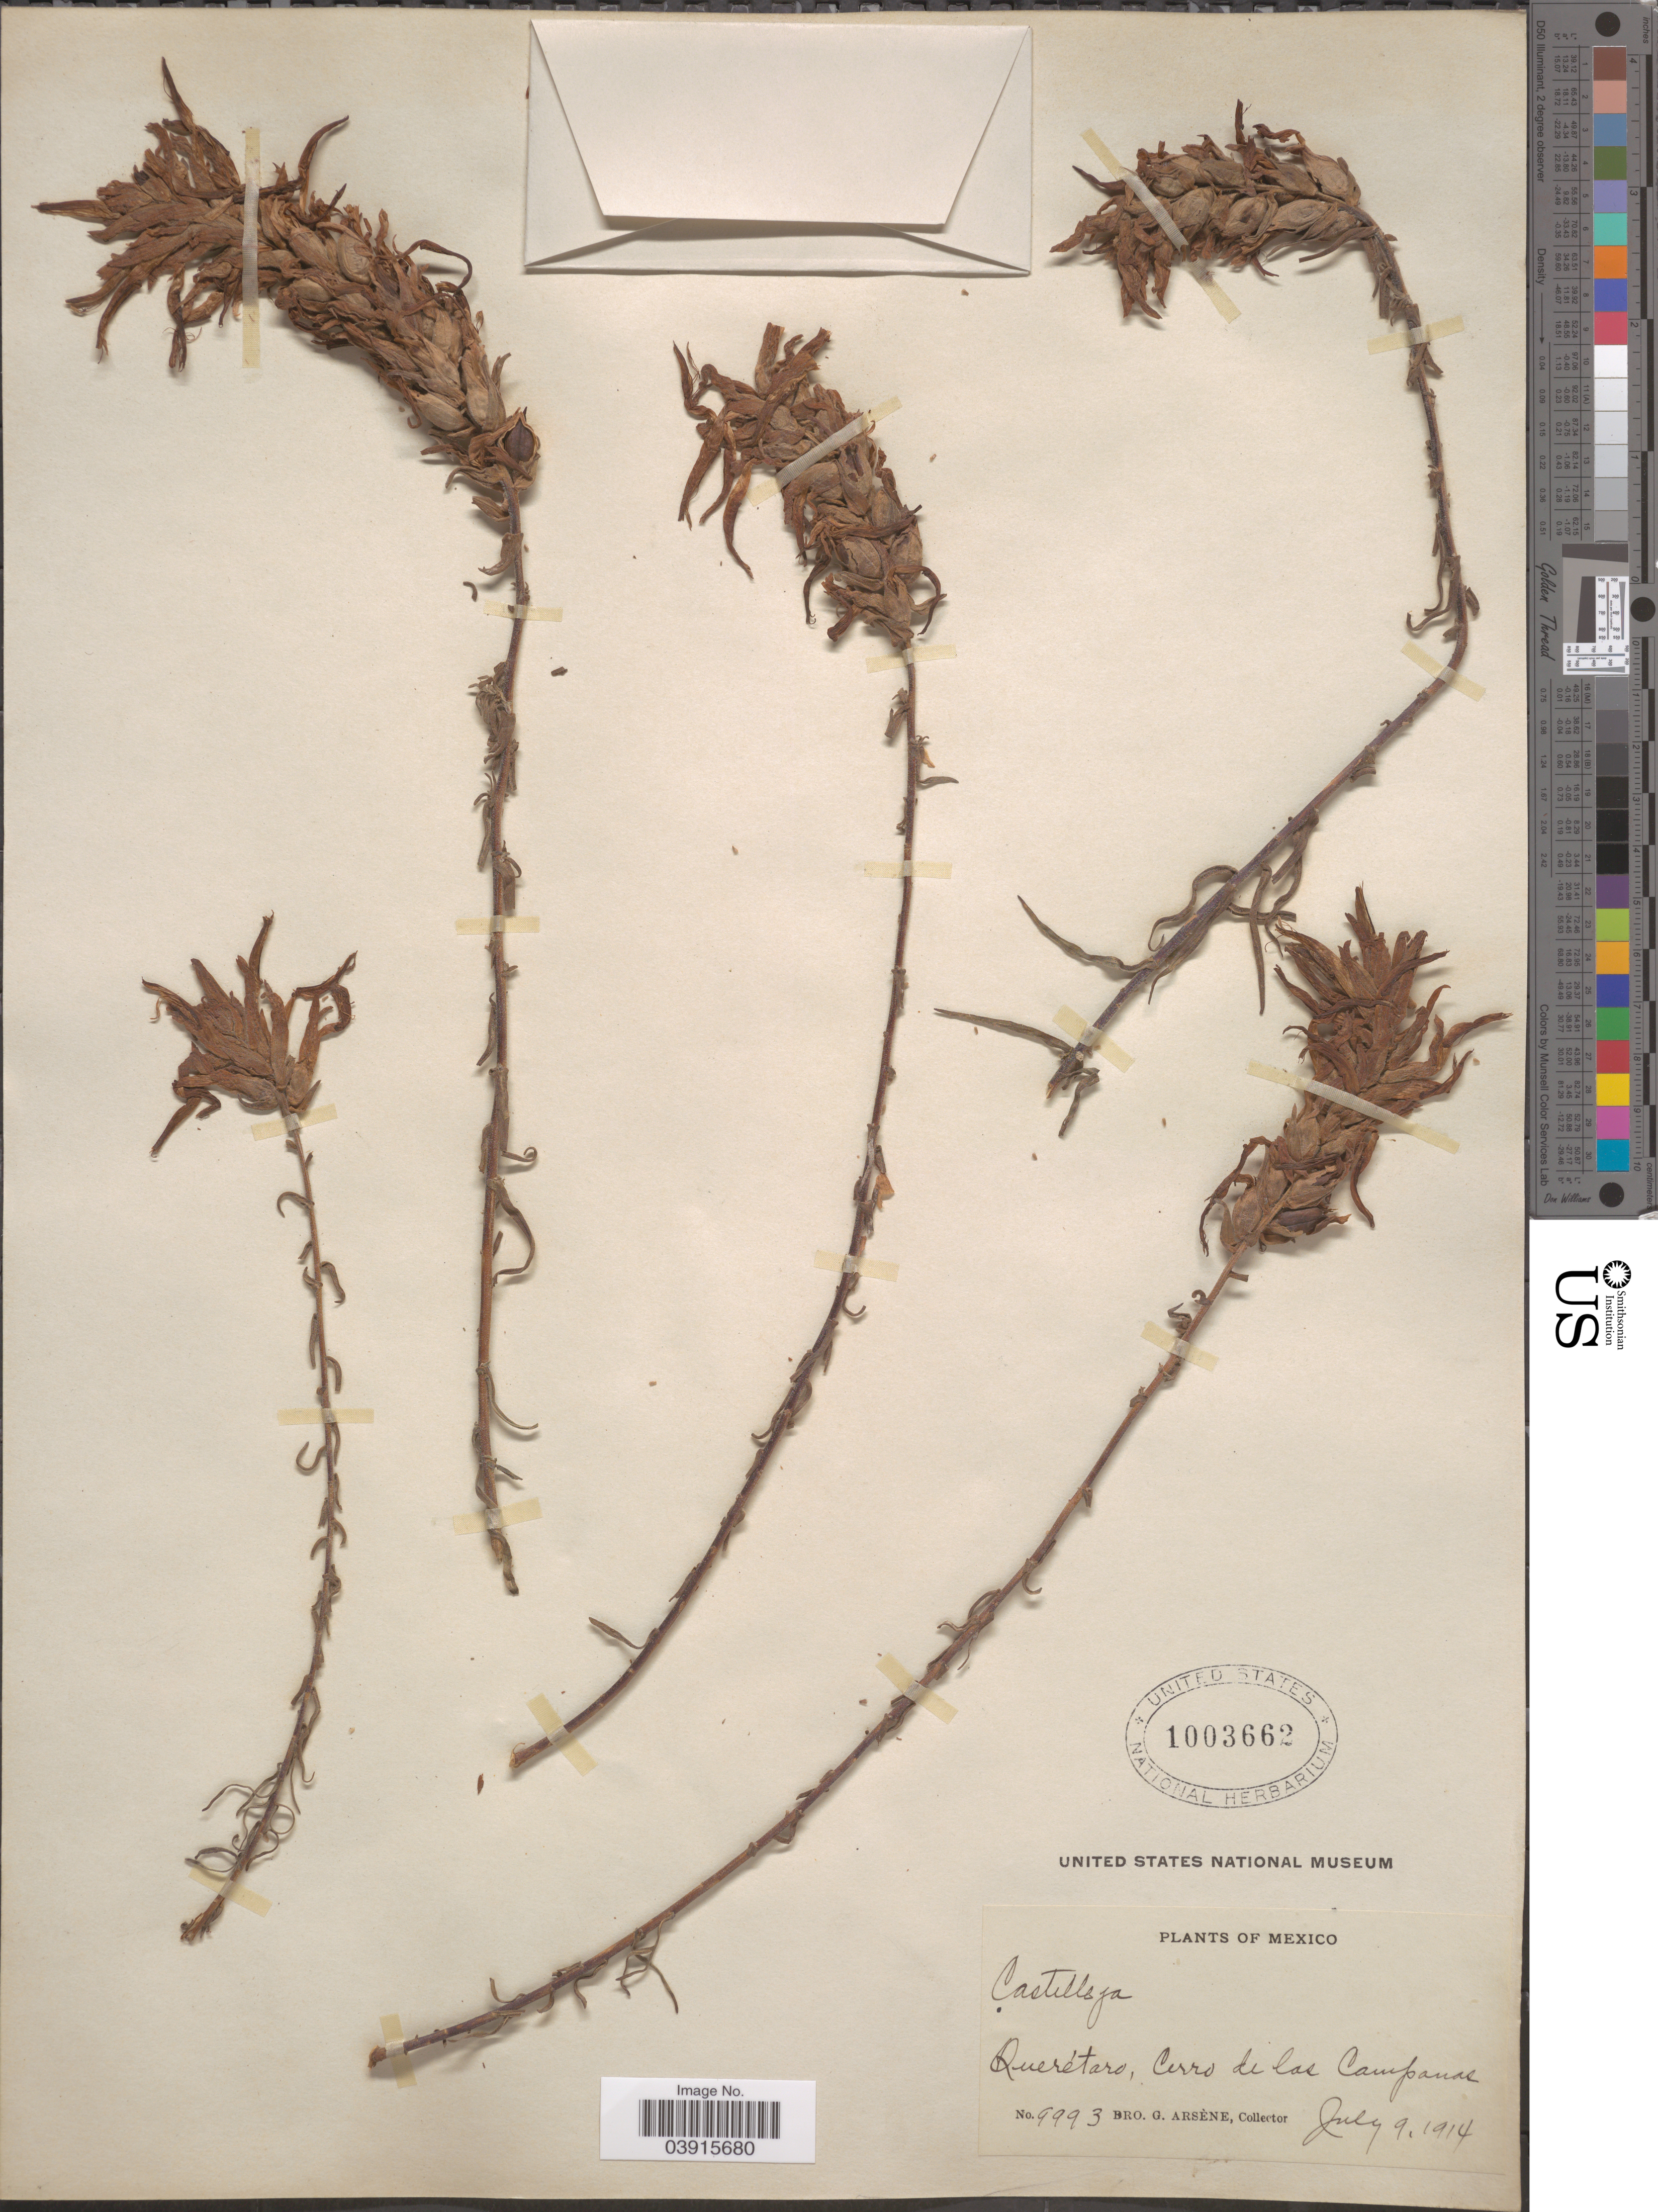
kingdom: Plantae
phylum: Tracheophyta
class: Magnoliopsida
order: Lamiales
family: Orobanchaceae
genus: Castilleja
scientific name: Castilleja tenuiflora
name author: Benth.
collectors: Bro. G. Arsène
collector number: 9993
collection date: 1914-07-09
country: Mexico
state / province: Querétaro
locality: Cerro de las Campanas.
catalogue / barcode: US 1003662